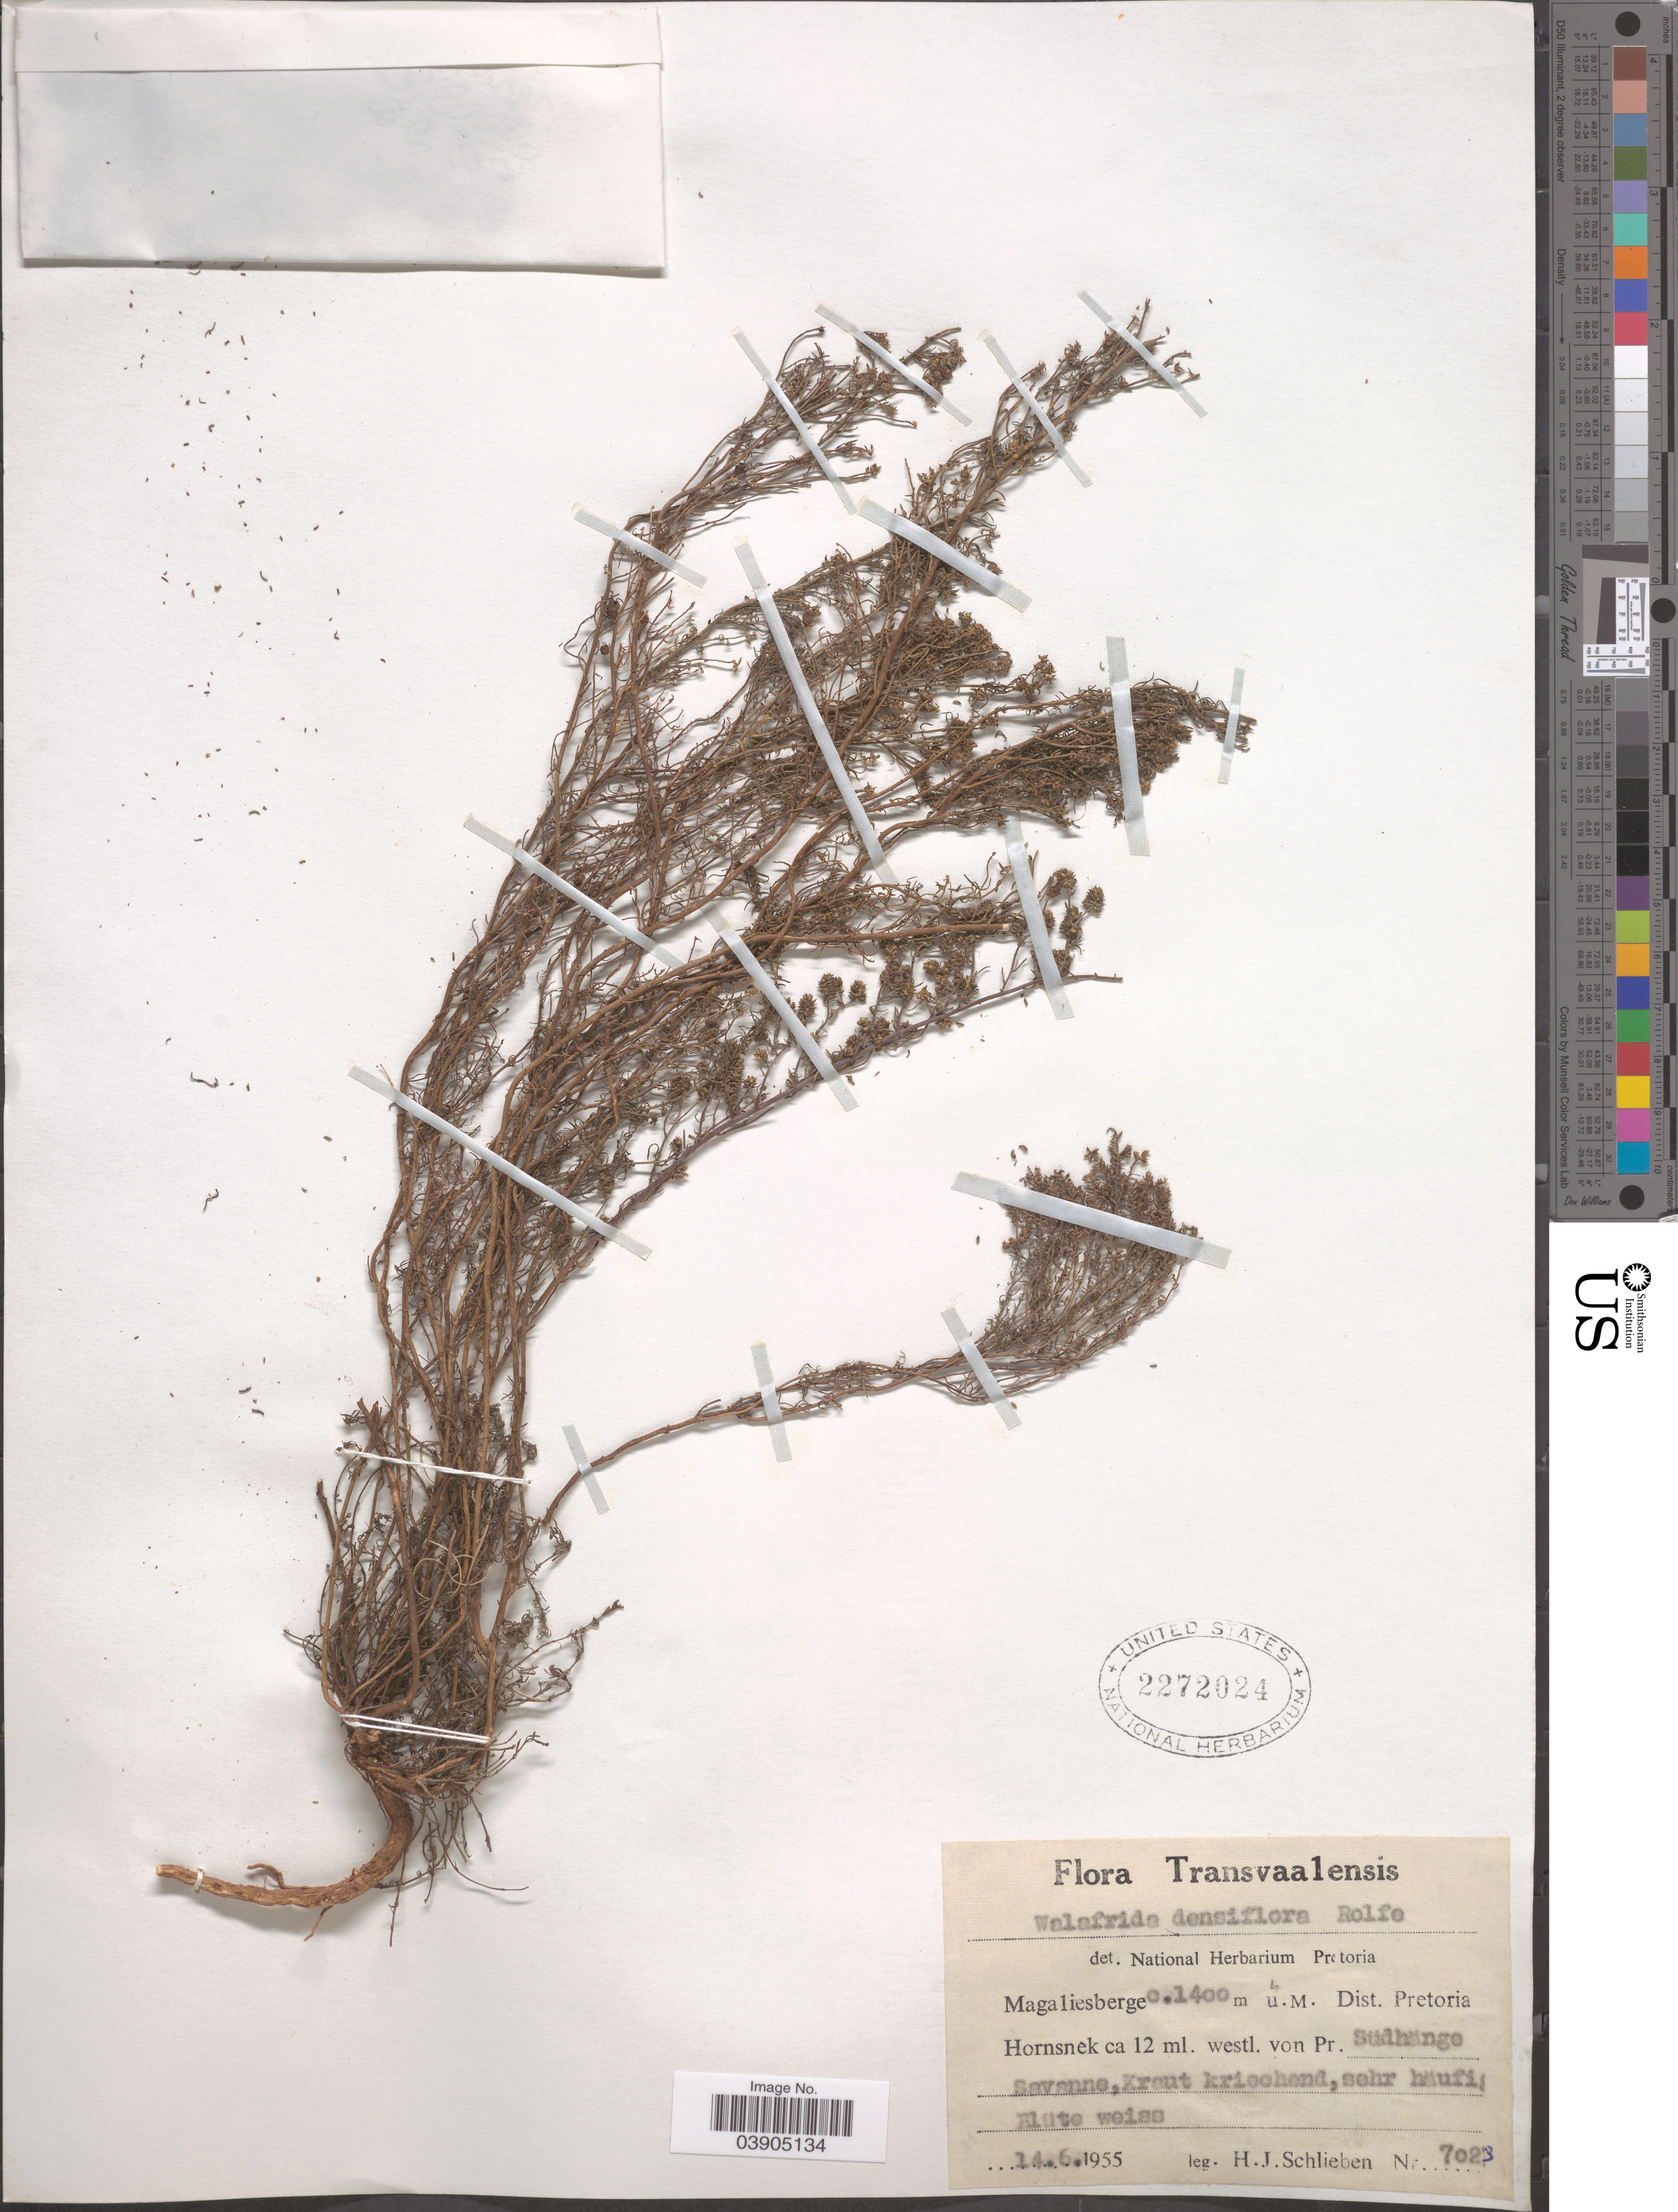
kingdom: Plantae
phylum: Tracheophyta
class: Magnoliopsida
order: Lamiales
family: Scrophulariaceae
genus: Selago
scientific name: Selago densiflora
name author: Rolfe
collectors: H. J. Schlieben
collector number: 7023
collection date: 1955-06-14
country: South Africa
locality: Magaliesberge. Dist. Pretoria. Hornsnek ca 12 ml. westl. von Pr. Südhänge Savanne, Kraut kriechend.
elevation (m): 1400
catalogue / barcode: US 2272024